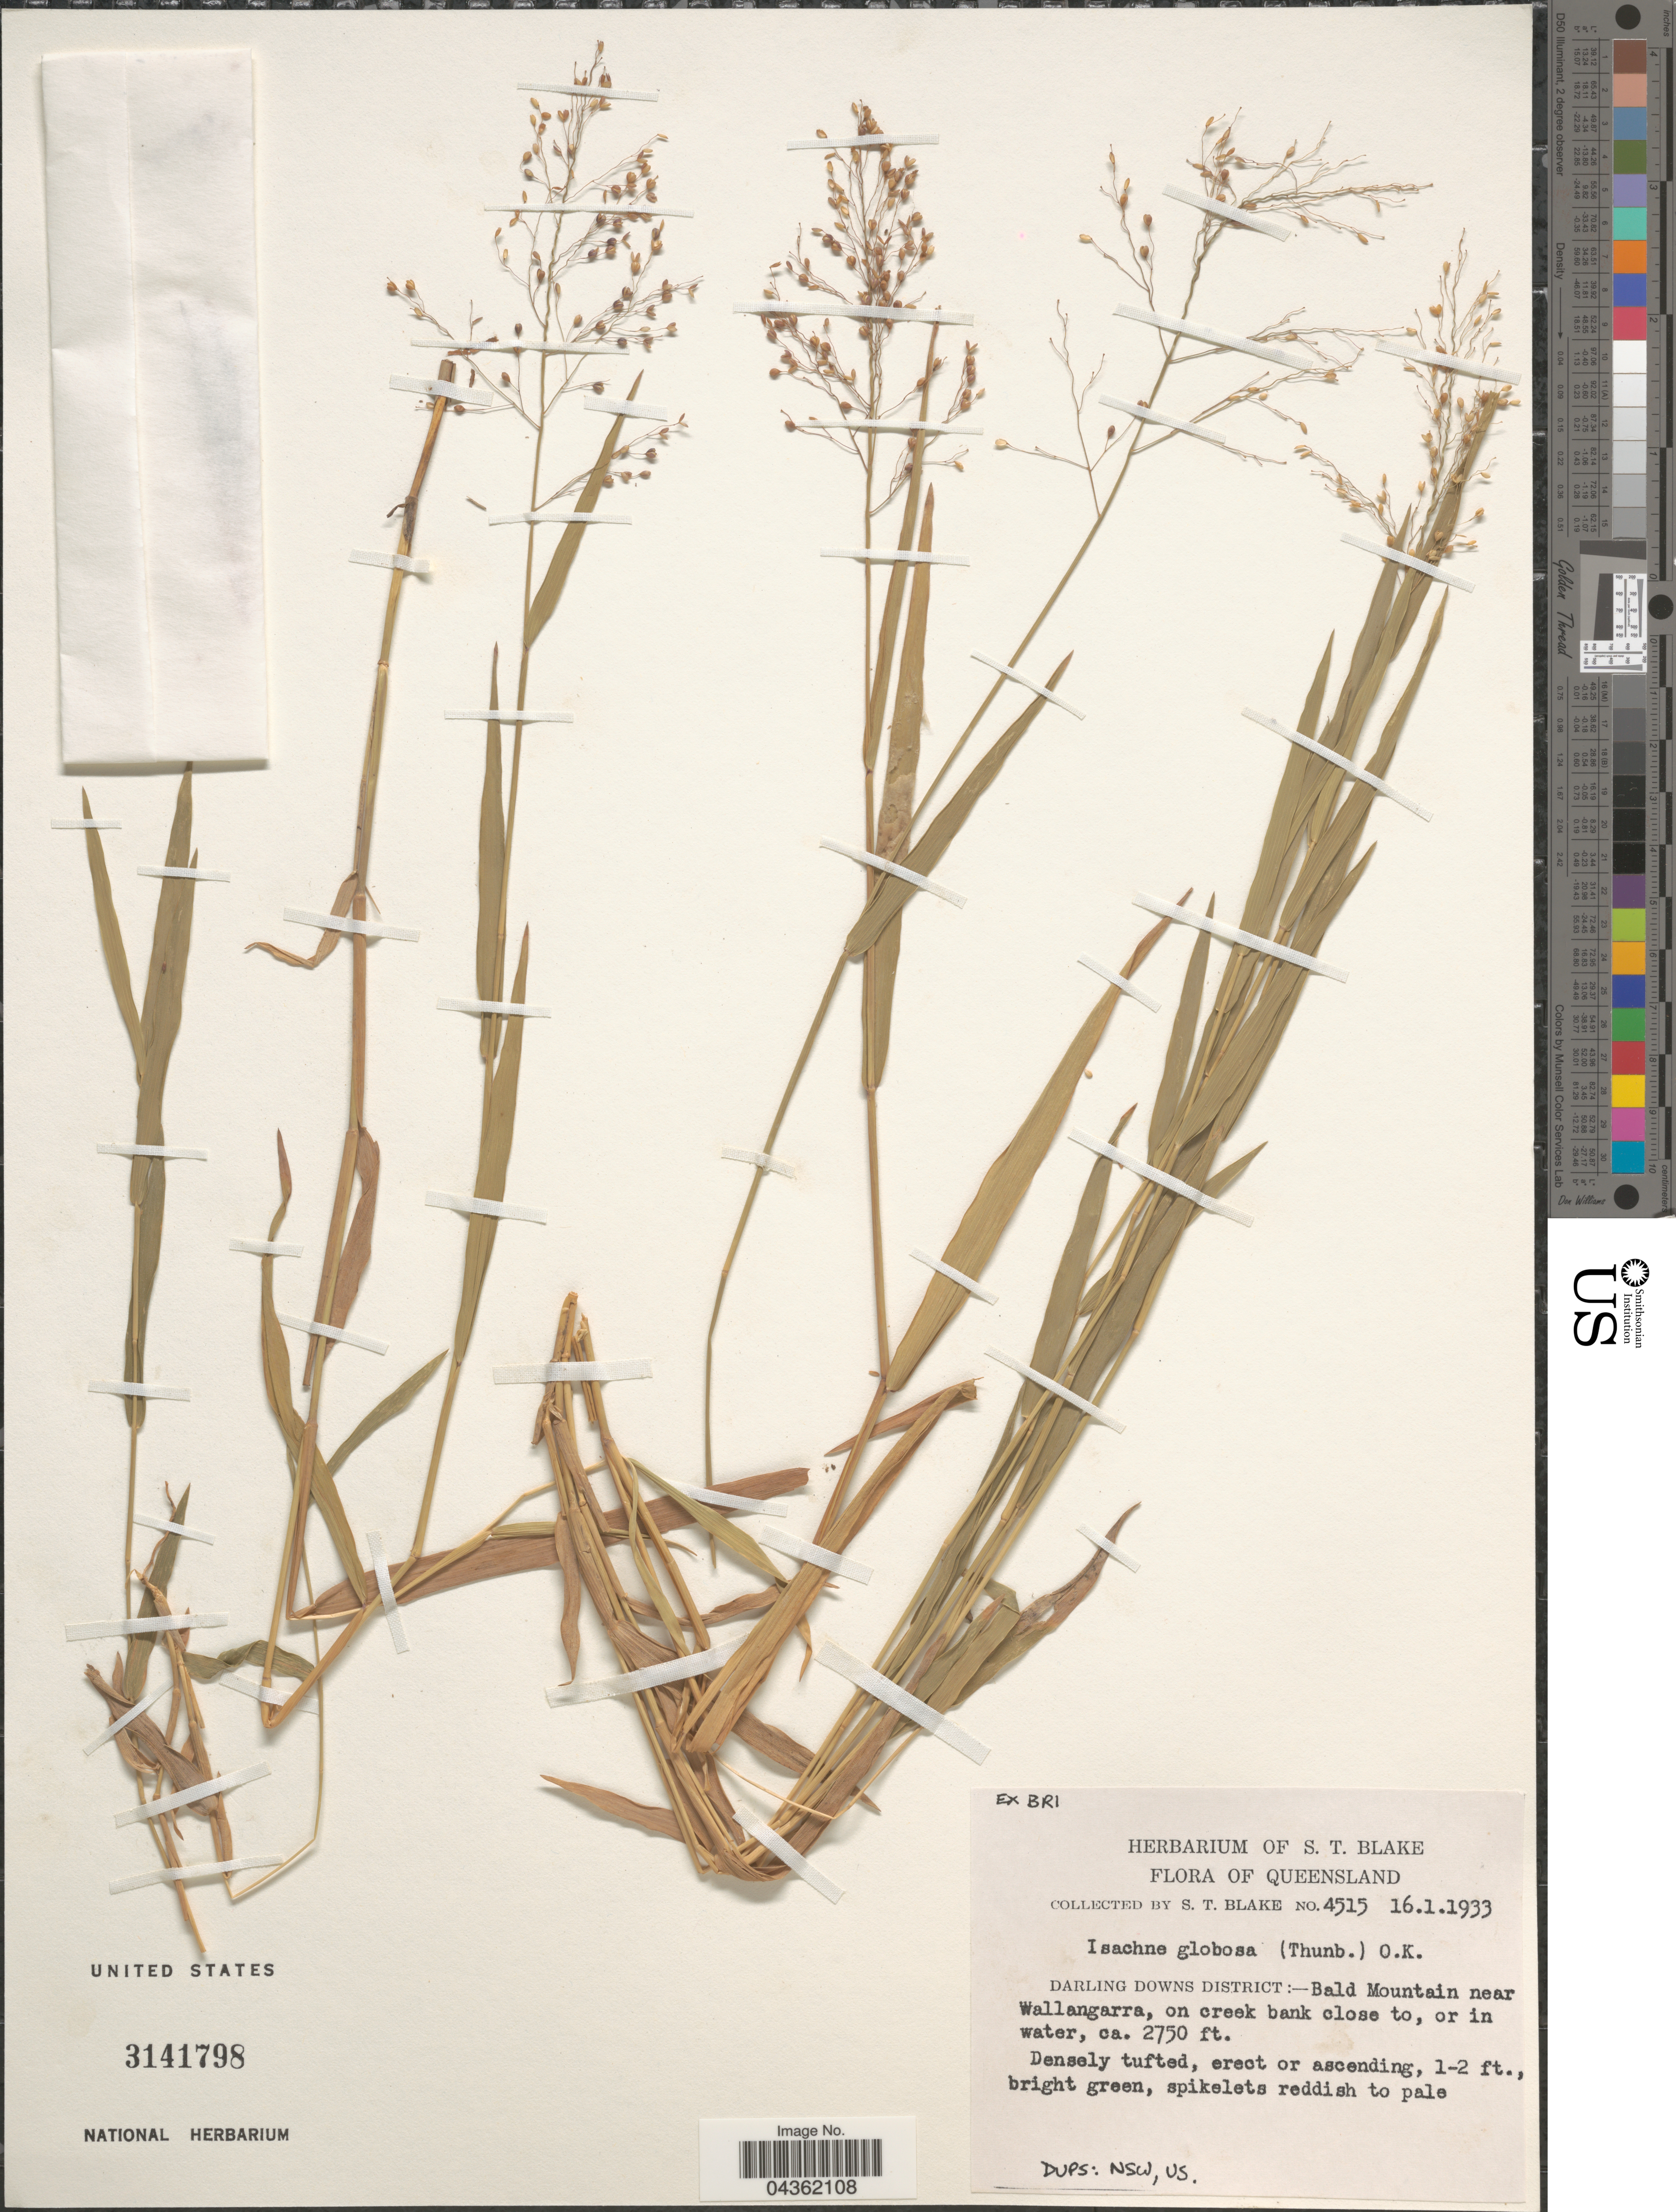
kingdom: Plantae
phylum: Tracheophyta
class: Liliopsida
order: Poales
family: Poaceae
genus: Isachne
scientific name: Isachne globosa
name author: (Thunb.) Kuntze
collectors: S. T. Blake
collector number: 4515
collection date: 1933-01-16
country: Australia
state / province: Queensland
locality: Darling Downs District: - Bald Mountain near Wallangarra, on creek bank close to, or in water.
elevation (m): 838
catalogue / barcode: US 3141798